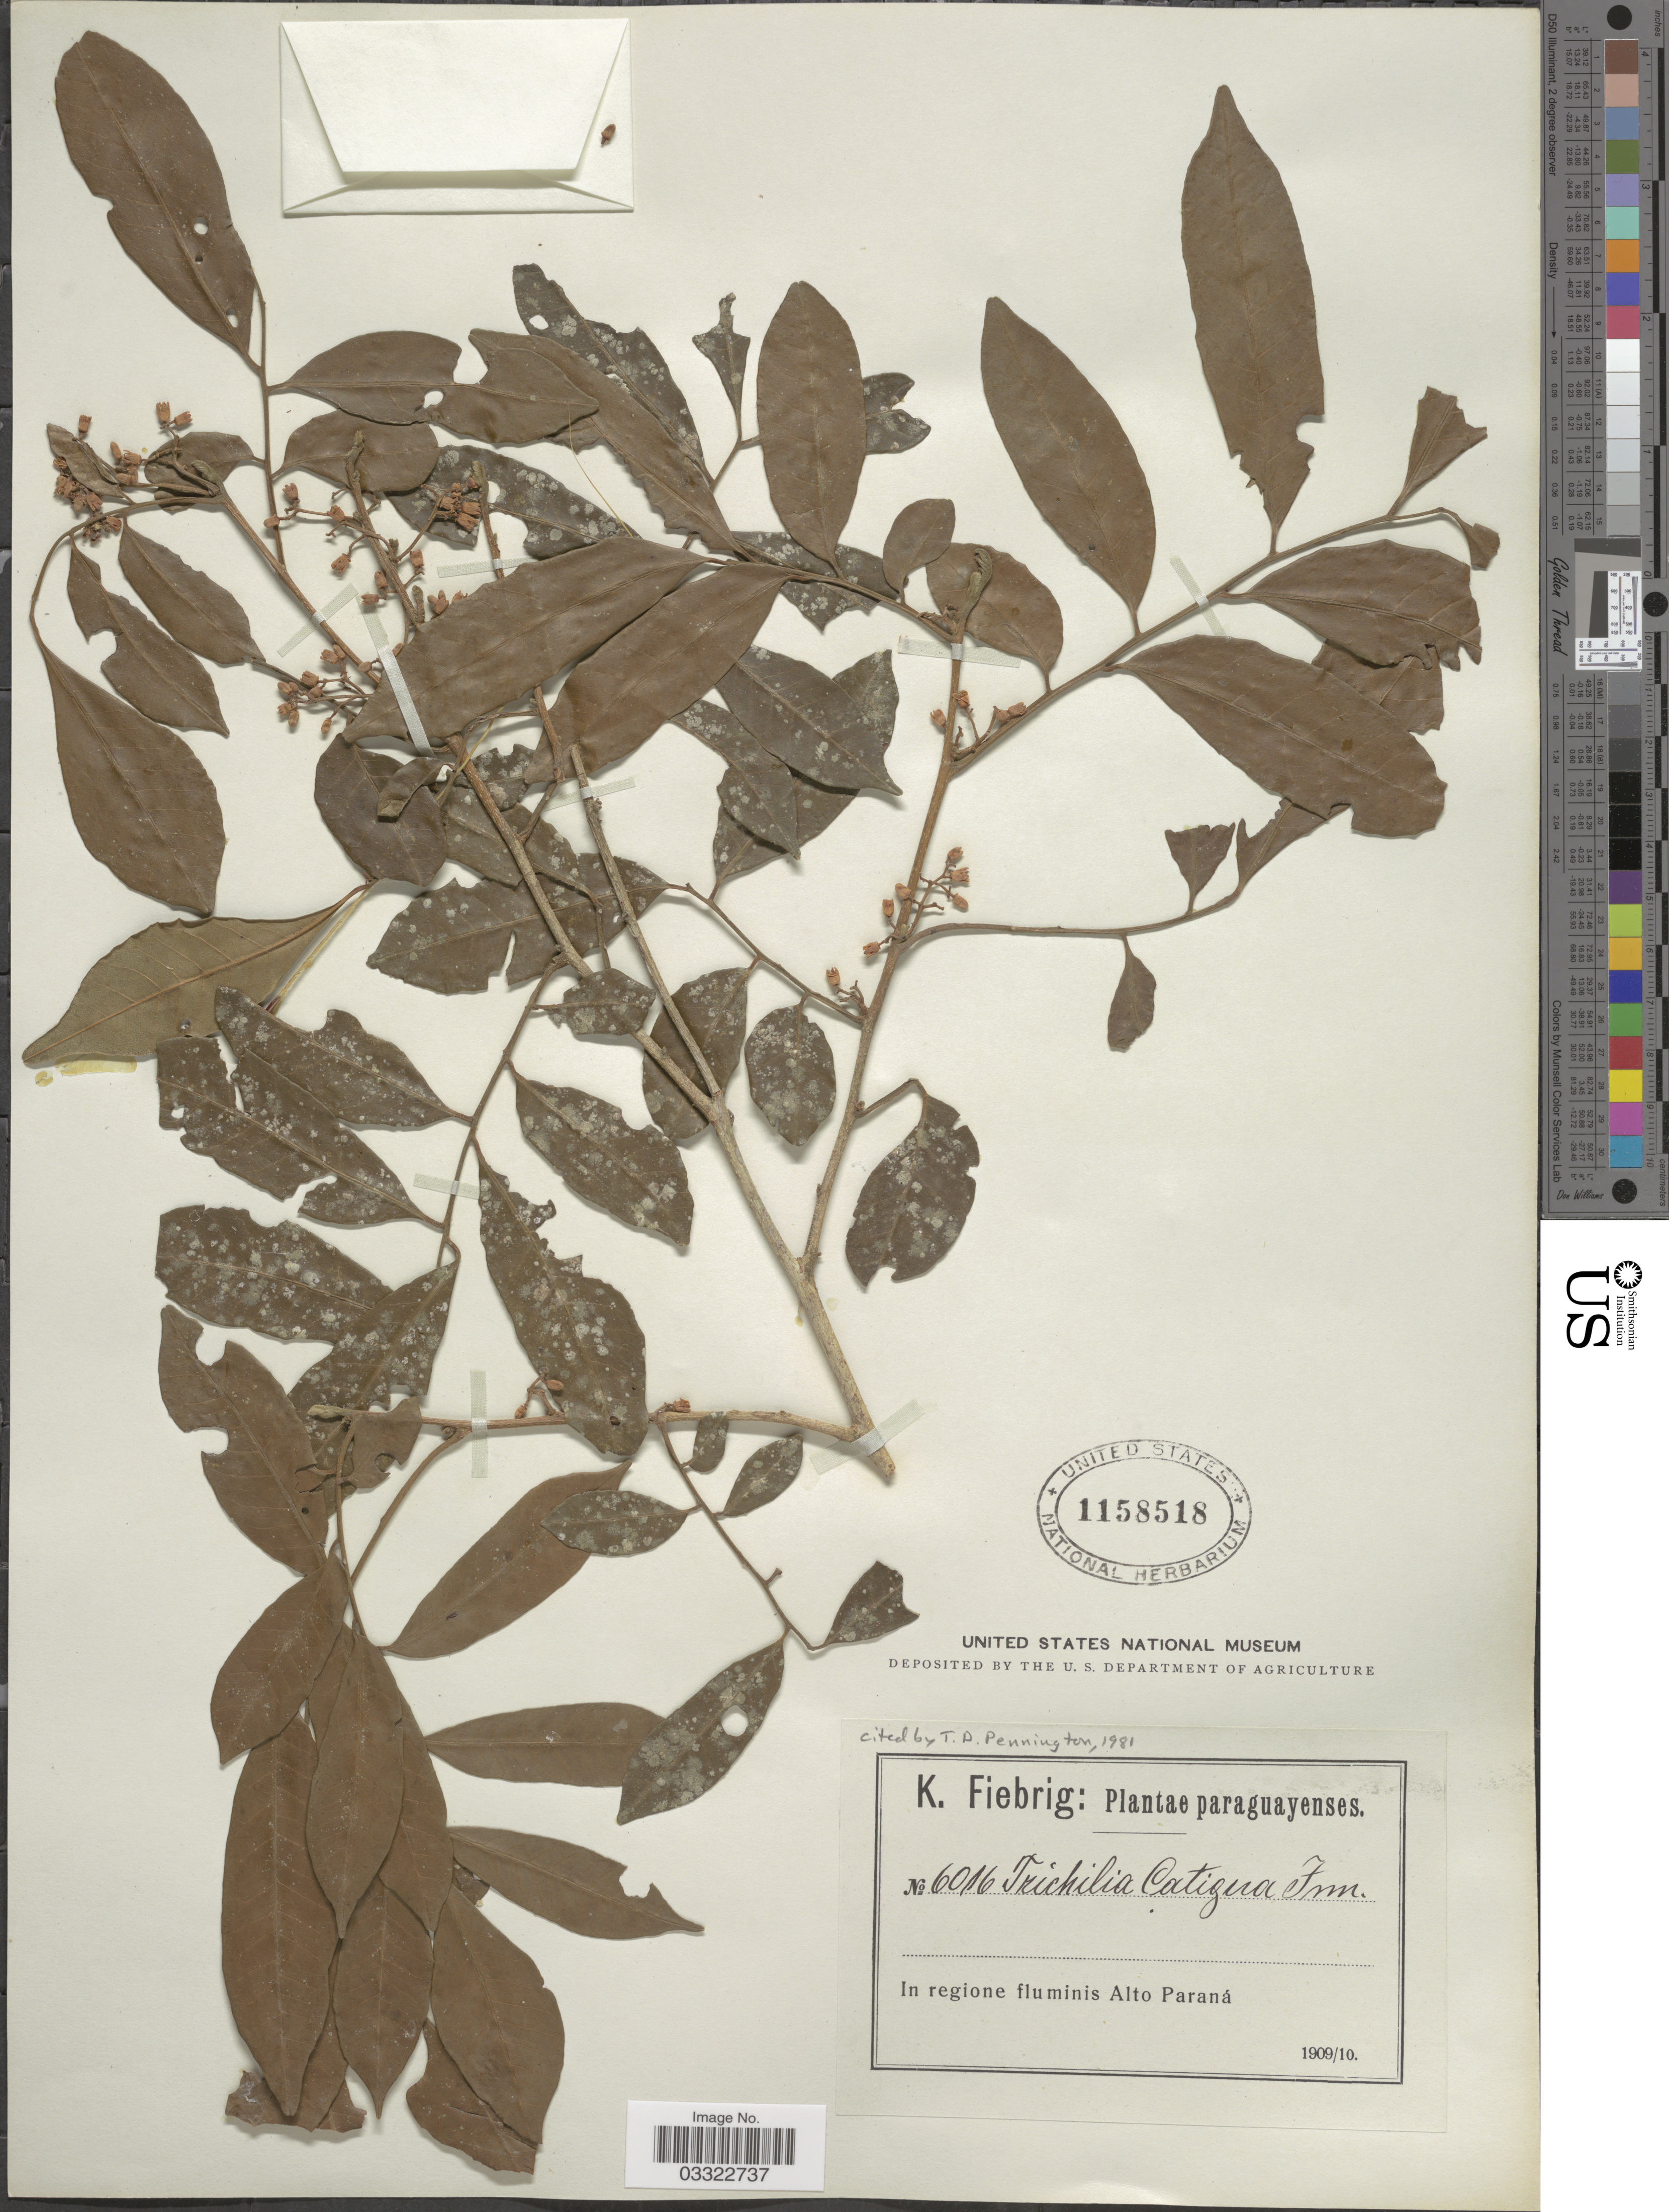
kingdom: Plantae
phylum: Tracheophyta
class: Magnoliopsida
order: Sapindales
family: Meliaceae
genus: Trichilia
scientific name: Trichilia catigua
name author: A. Juss.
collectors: K. Fiebrig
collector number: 6016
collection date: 1909/1910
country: Paraguay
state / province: Alto Parana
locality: In regione fluminis Alto Paraná.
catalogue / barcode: US 1158518